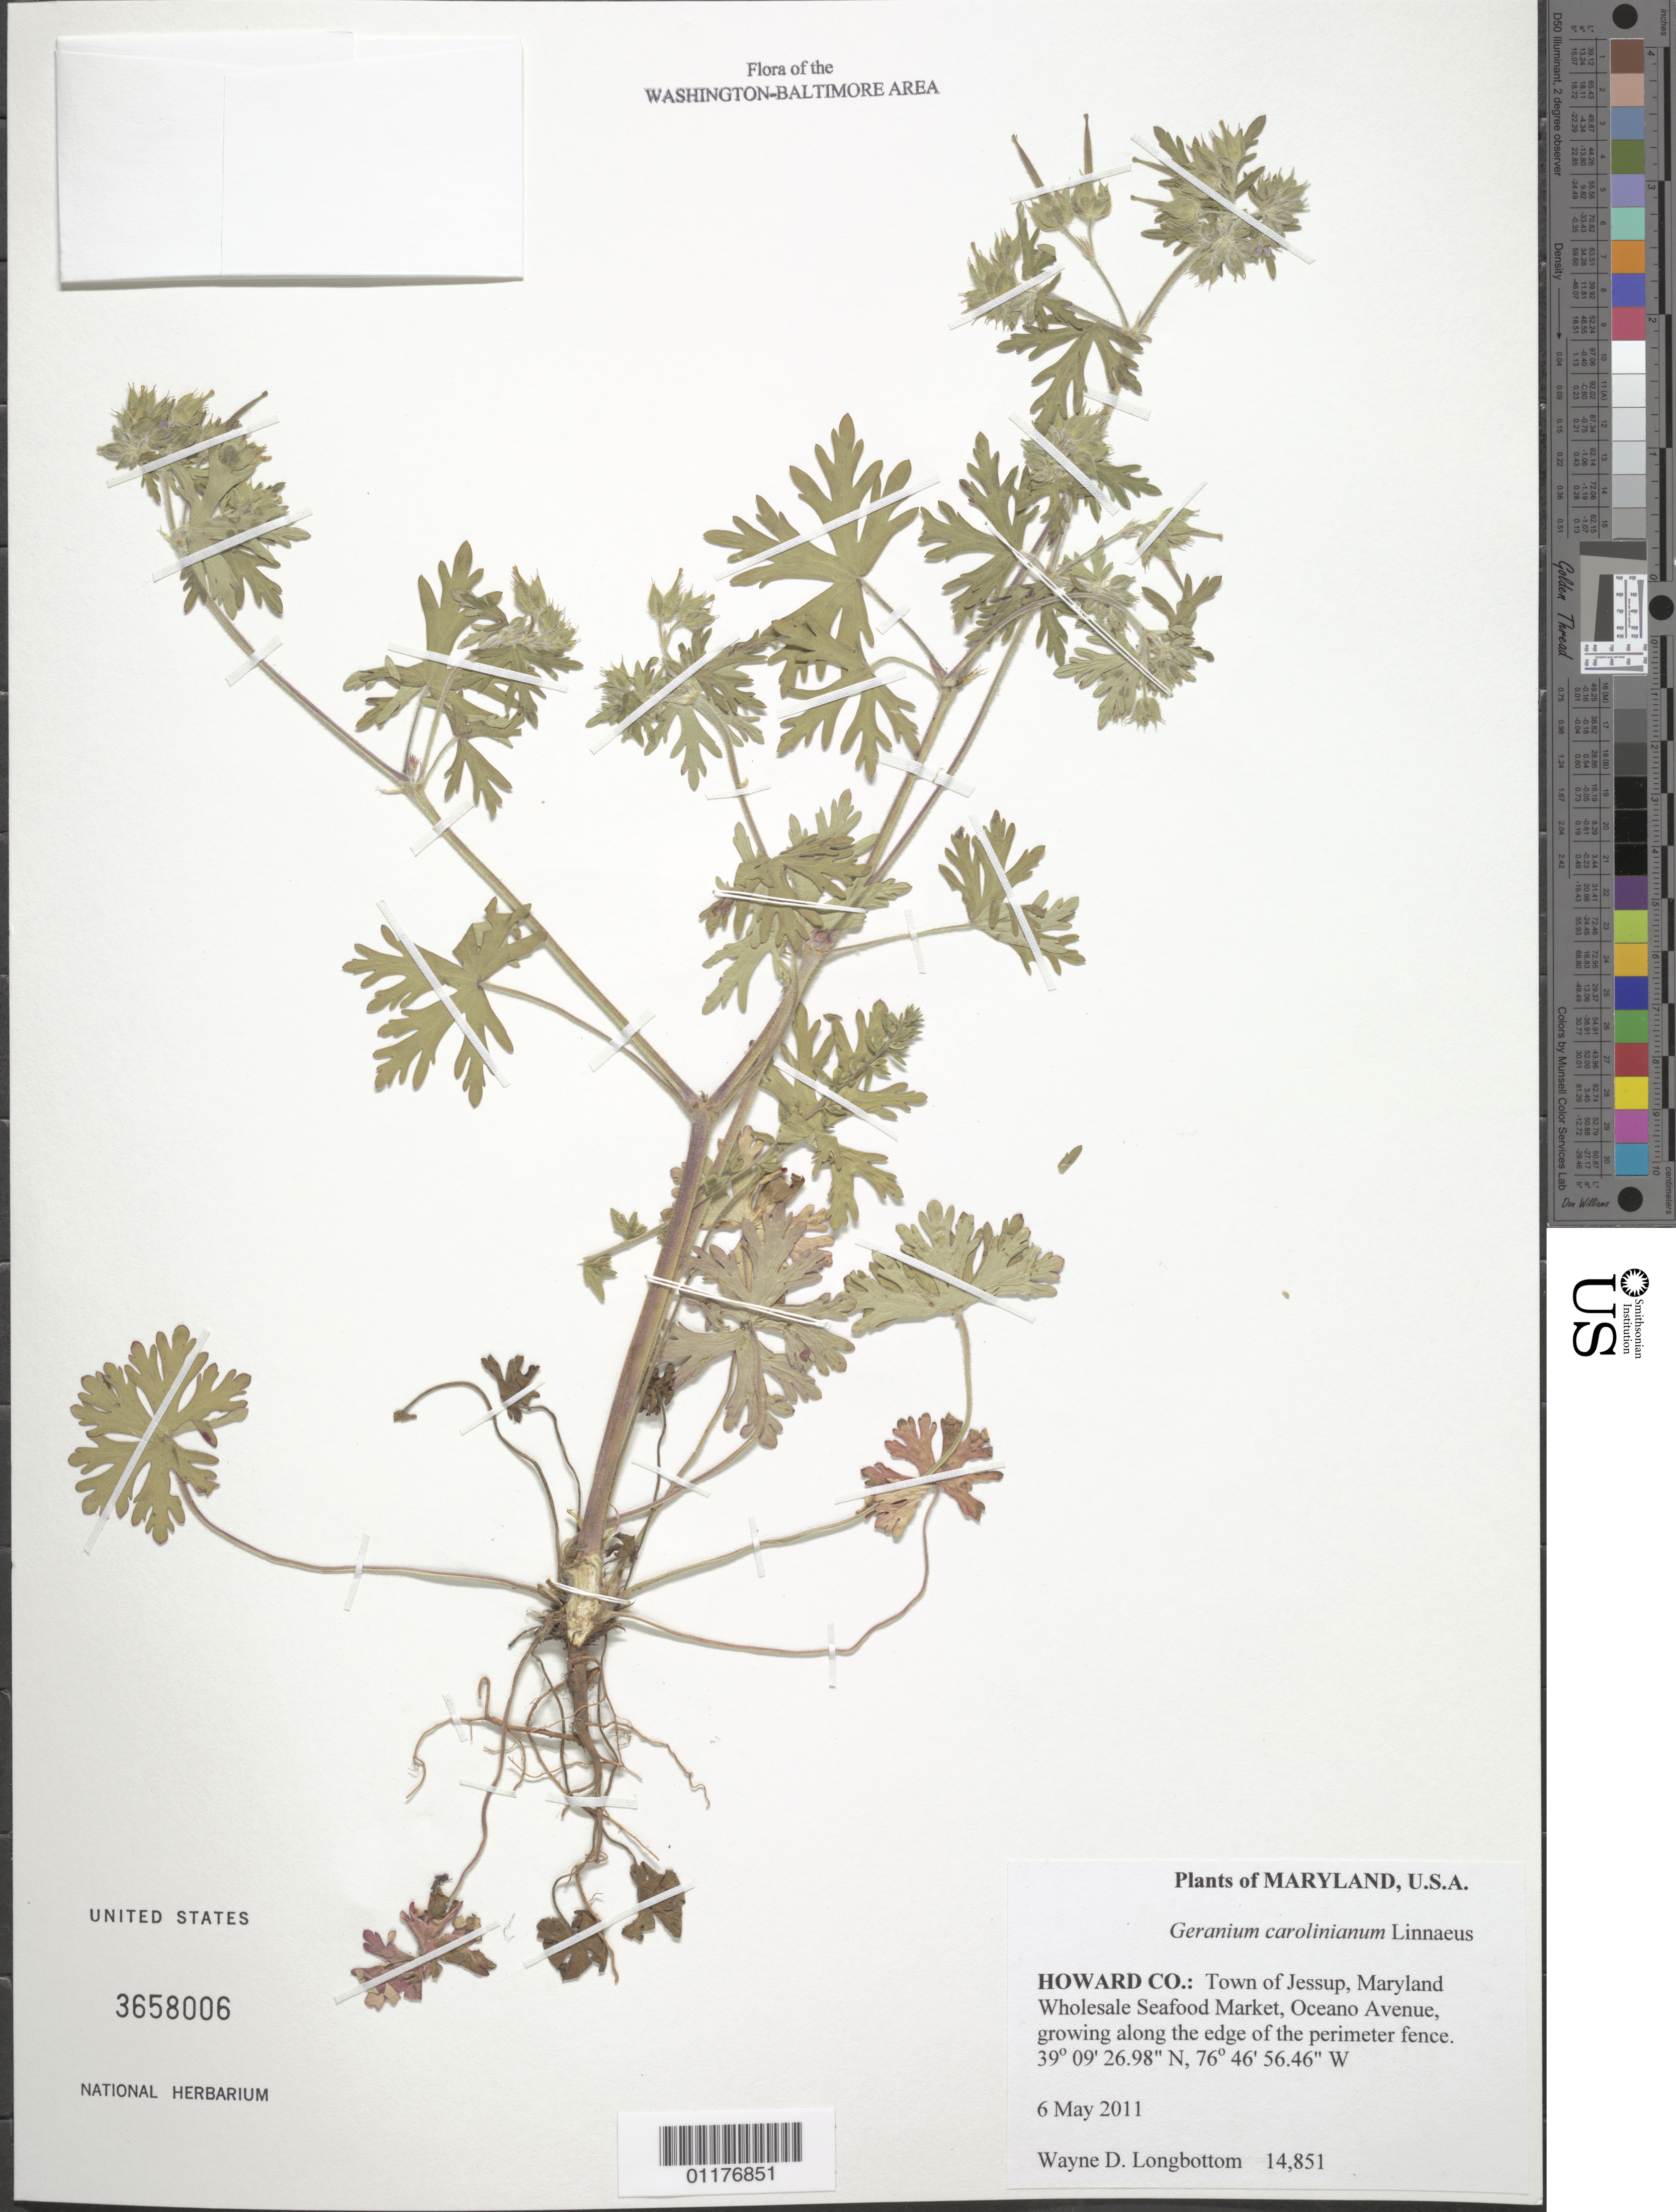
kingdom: Plantae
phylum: Tracheophyta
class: Magnoliopsida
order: Geraniales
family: Geraniaceae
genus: Geranium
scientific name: Geranium carolinianum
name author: L.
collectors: W. D. Longbottom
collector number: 14851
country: United States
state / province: Maryland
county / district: Howard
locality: Jessup, Maryland Wholesale Seafood Market, Oceano Avenue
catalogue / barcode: US 3658006